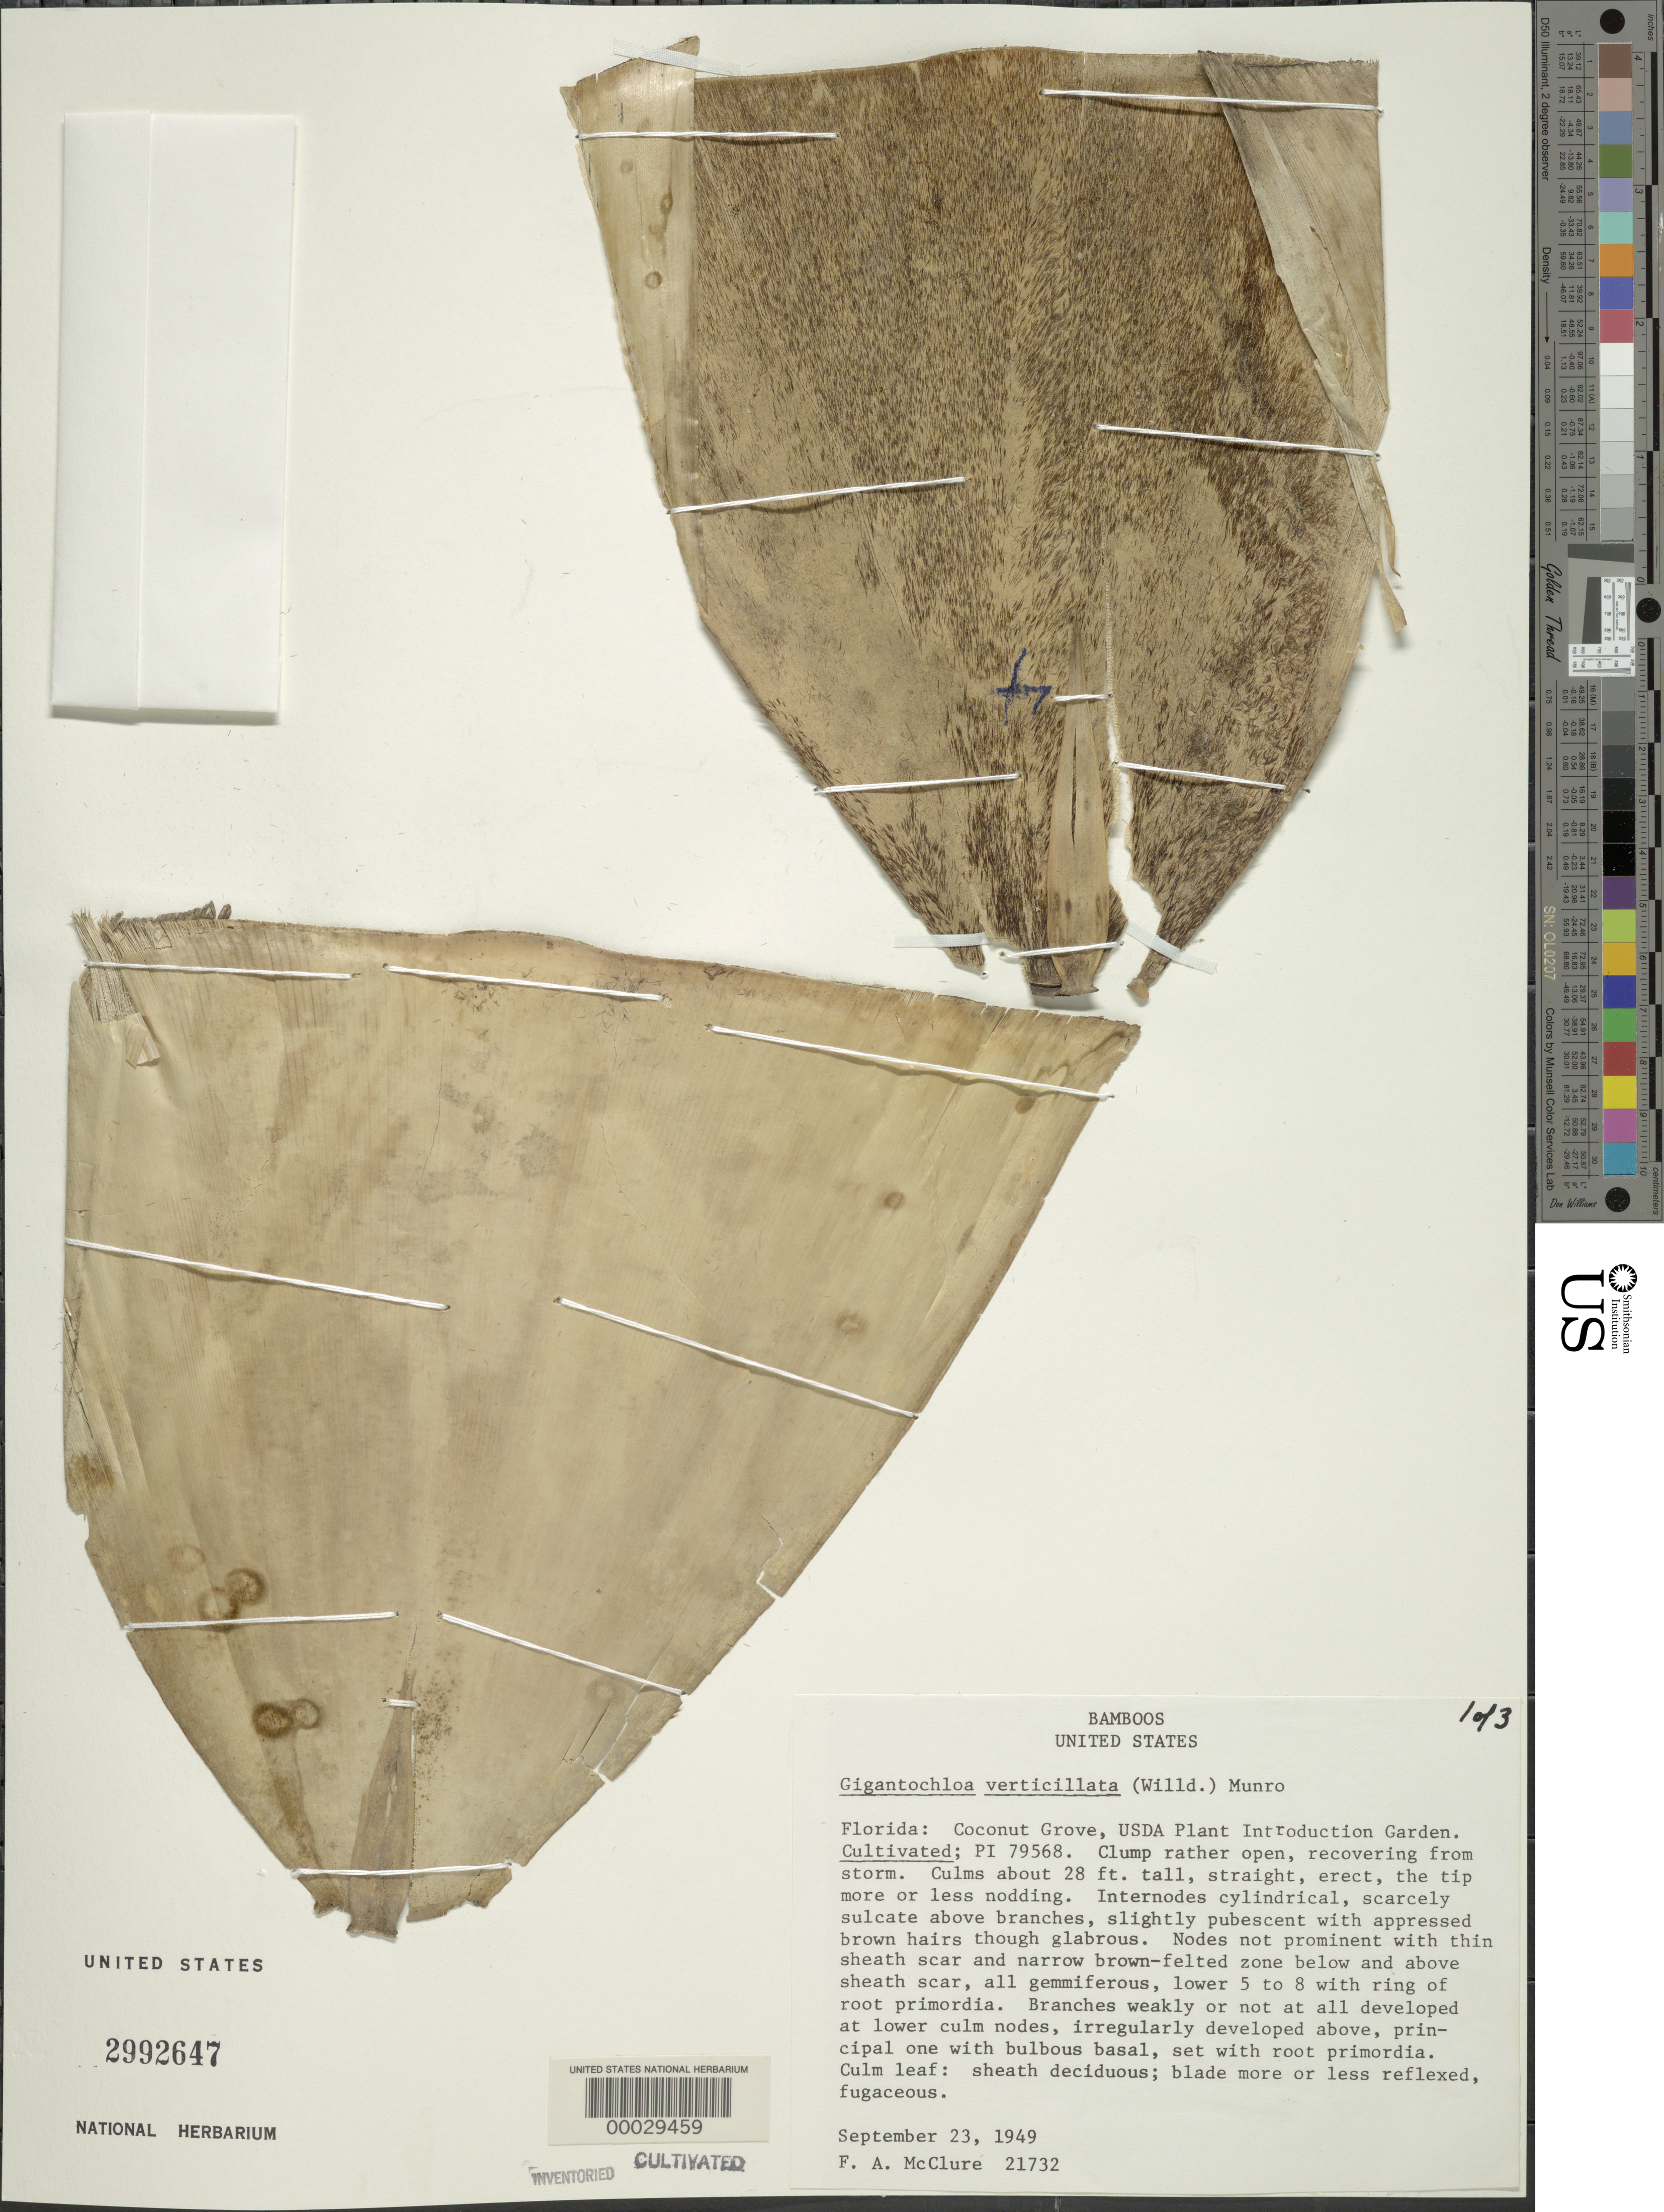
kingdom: Plantae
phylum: Tracheophyta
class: Liliopsida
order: Poales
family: Poaceae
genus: Gigantochloa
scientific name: Gigantochloa verticillata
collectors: F. A. McClure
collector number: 21732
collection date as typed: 23 Sep 1949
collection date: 1949-09-23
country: United States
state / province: Florida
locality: Usda plant intro. garden, coconut grove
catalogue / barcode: US 2992647